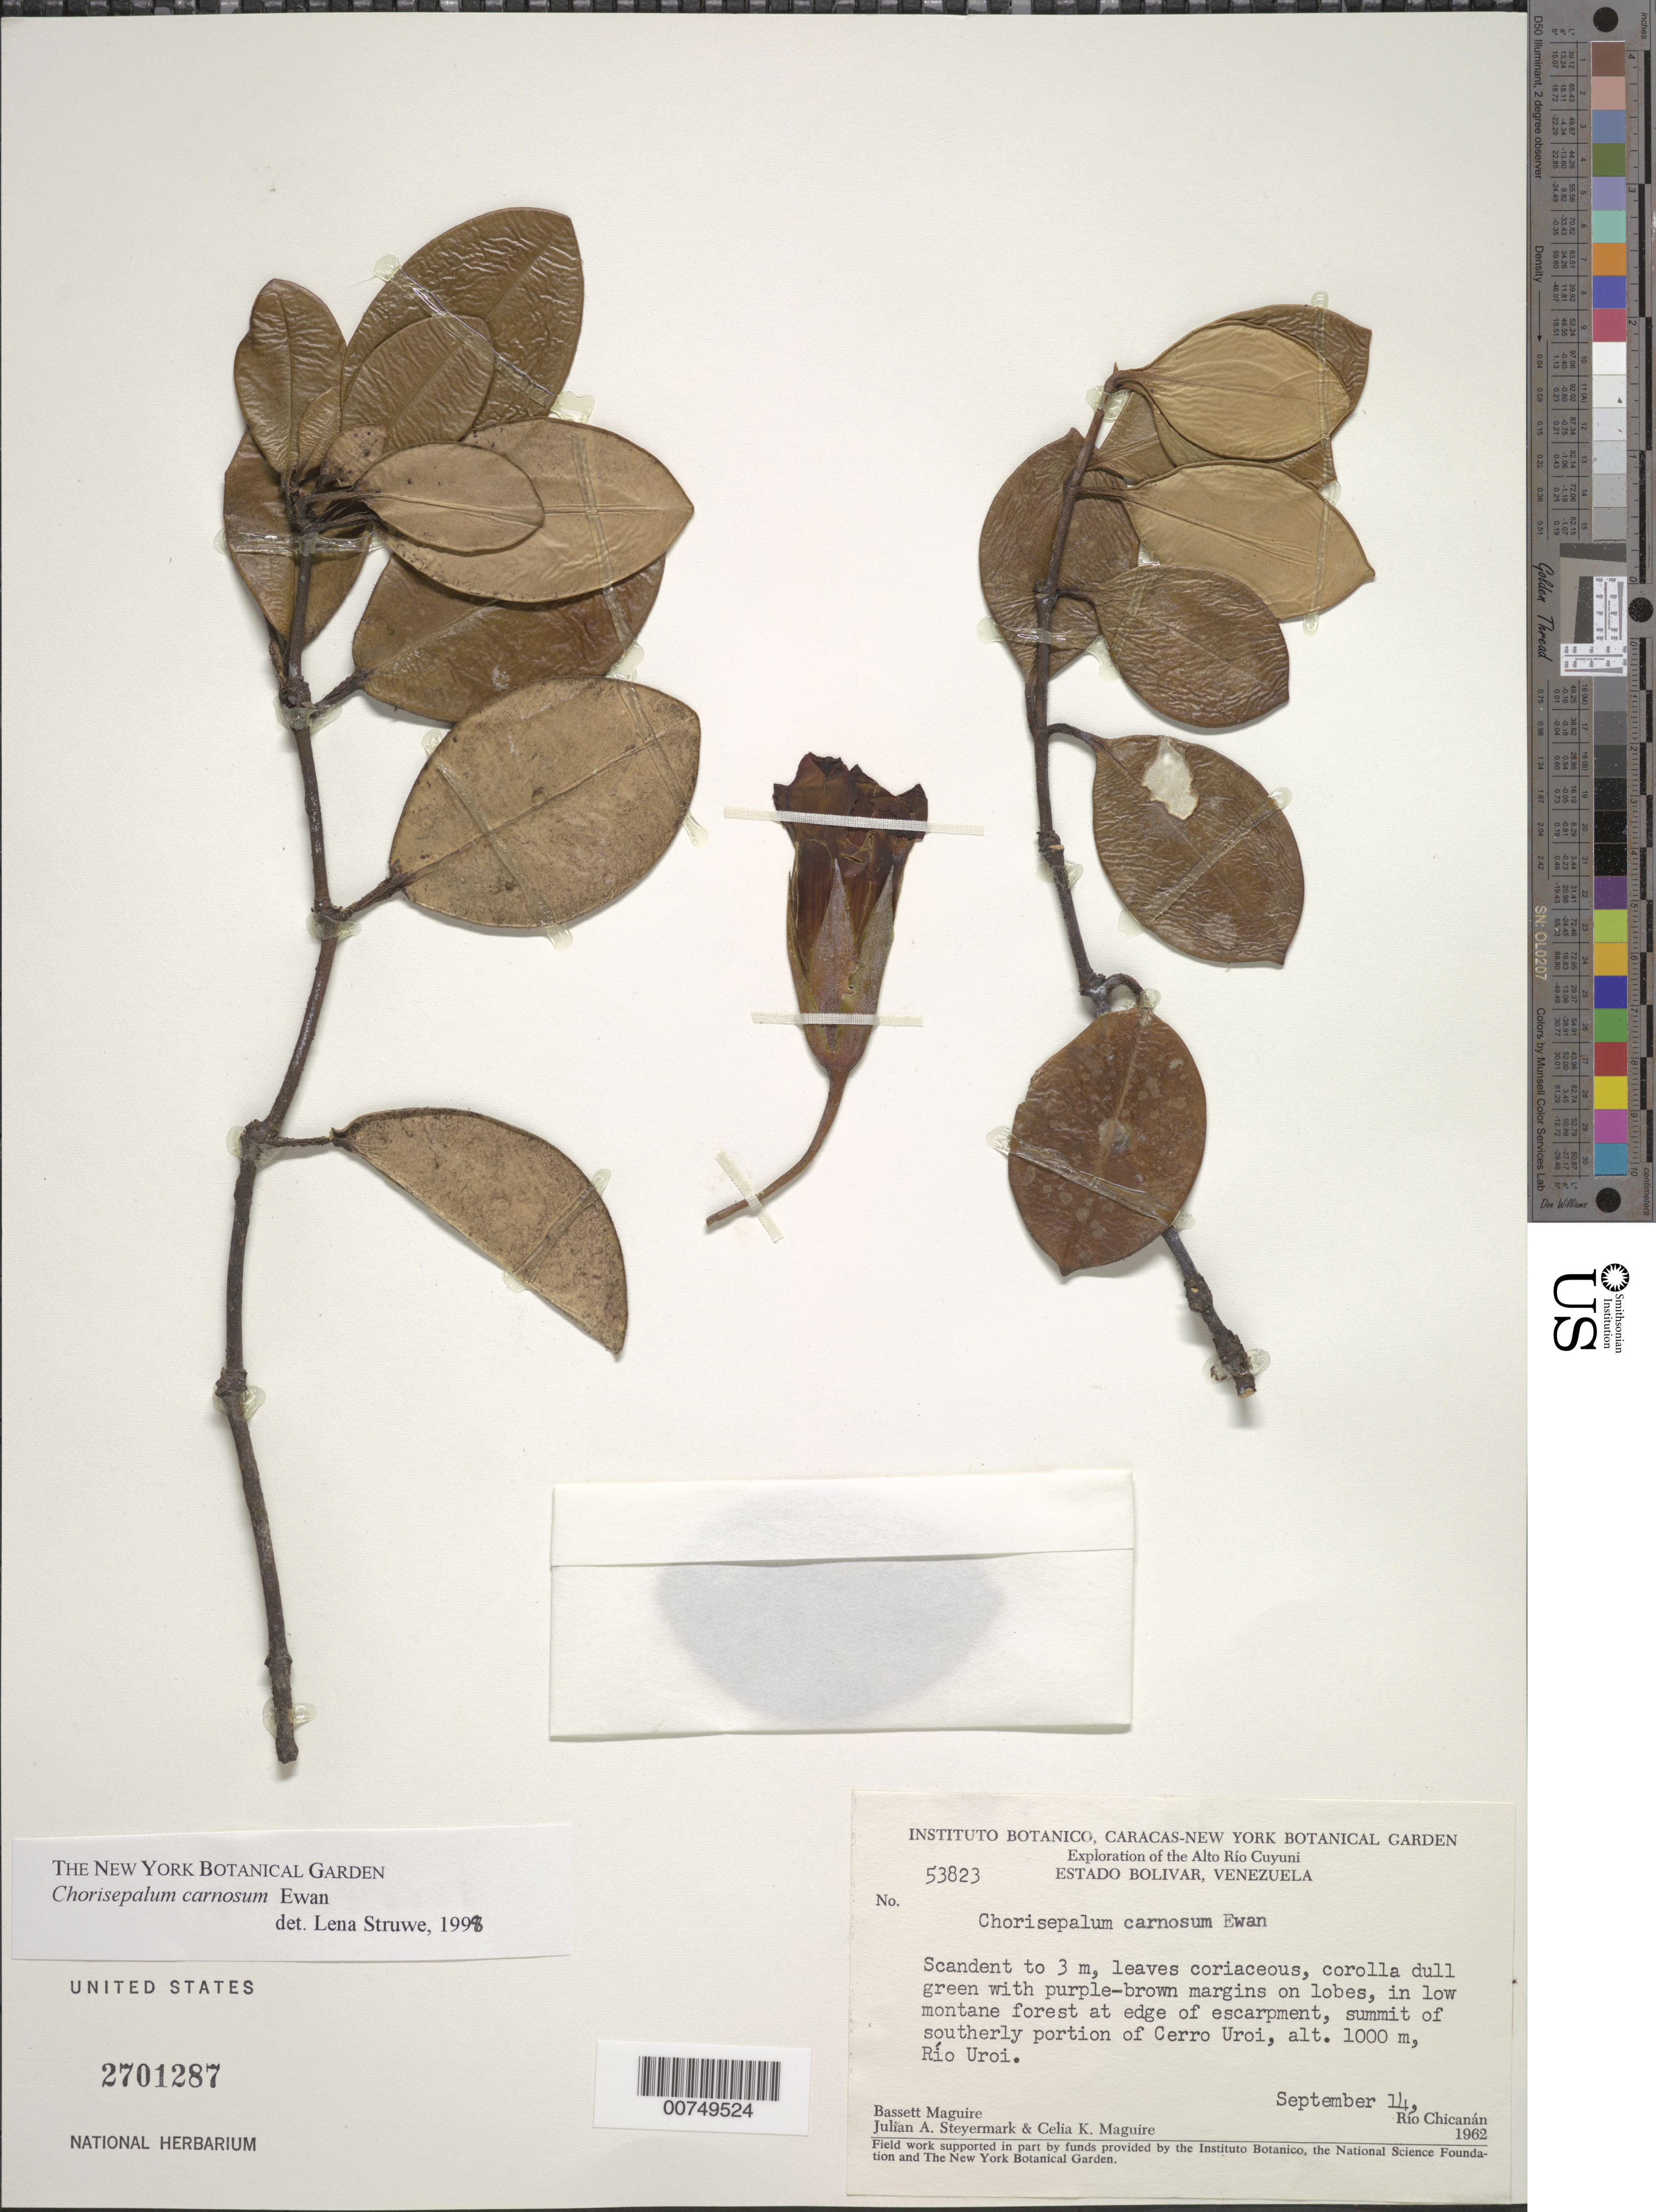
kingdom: Plantae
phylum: Tracheophyta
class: Magnoliopsida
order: Gentianales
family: Gentianaceae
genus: Chorisepalum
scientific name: Chorisepalum carnosum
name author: Ewan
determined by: Struwe, L.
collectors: B. Maguire, J. Steyermark & C. K. Maguire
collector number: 53823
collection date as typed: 14-Sep-62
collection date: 1962-09-14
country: Venezuela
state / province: Bolívar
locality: Alto Río Cuyuni, Cerro Uroi, Río Uroi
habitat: Low montane forest at edge of escarpment, summit of southerly portion of Cerro Uroi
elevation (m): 1000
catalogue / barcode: US 2701287